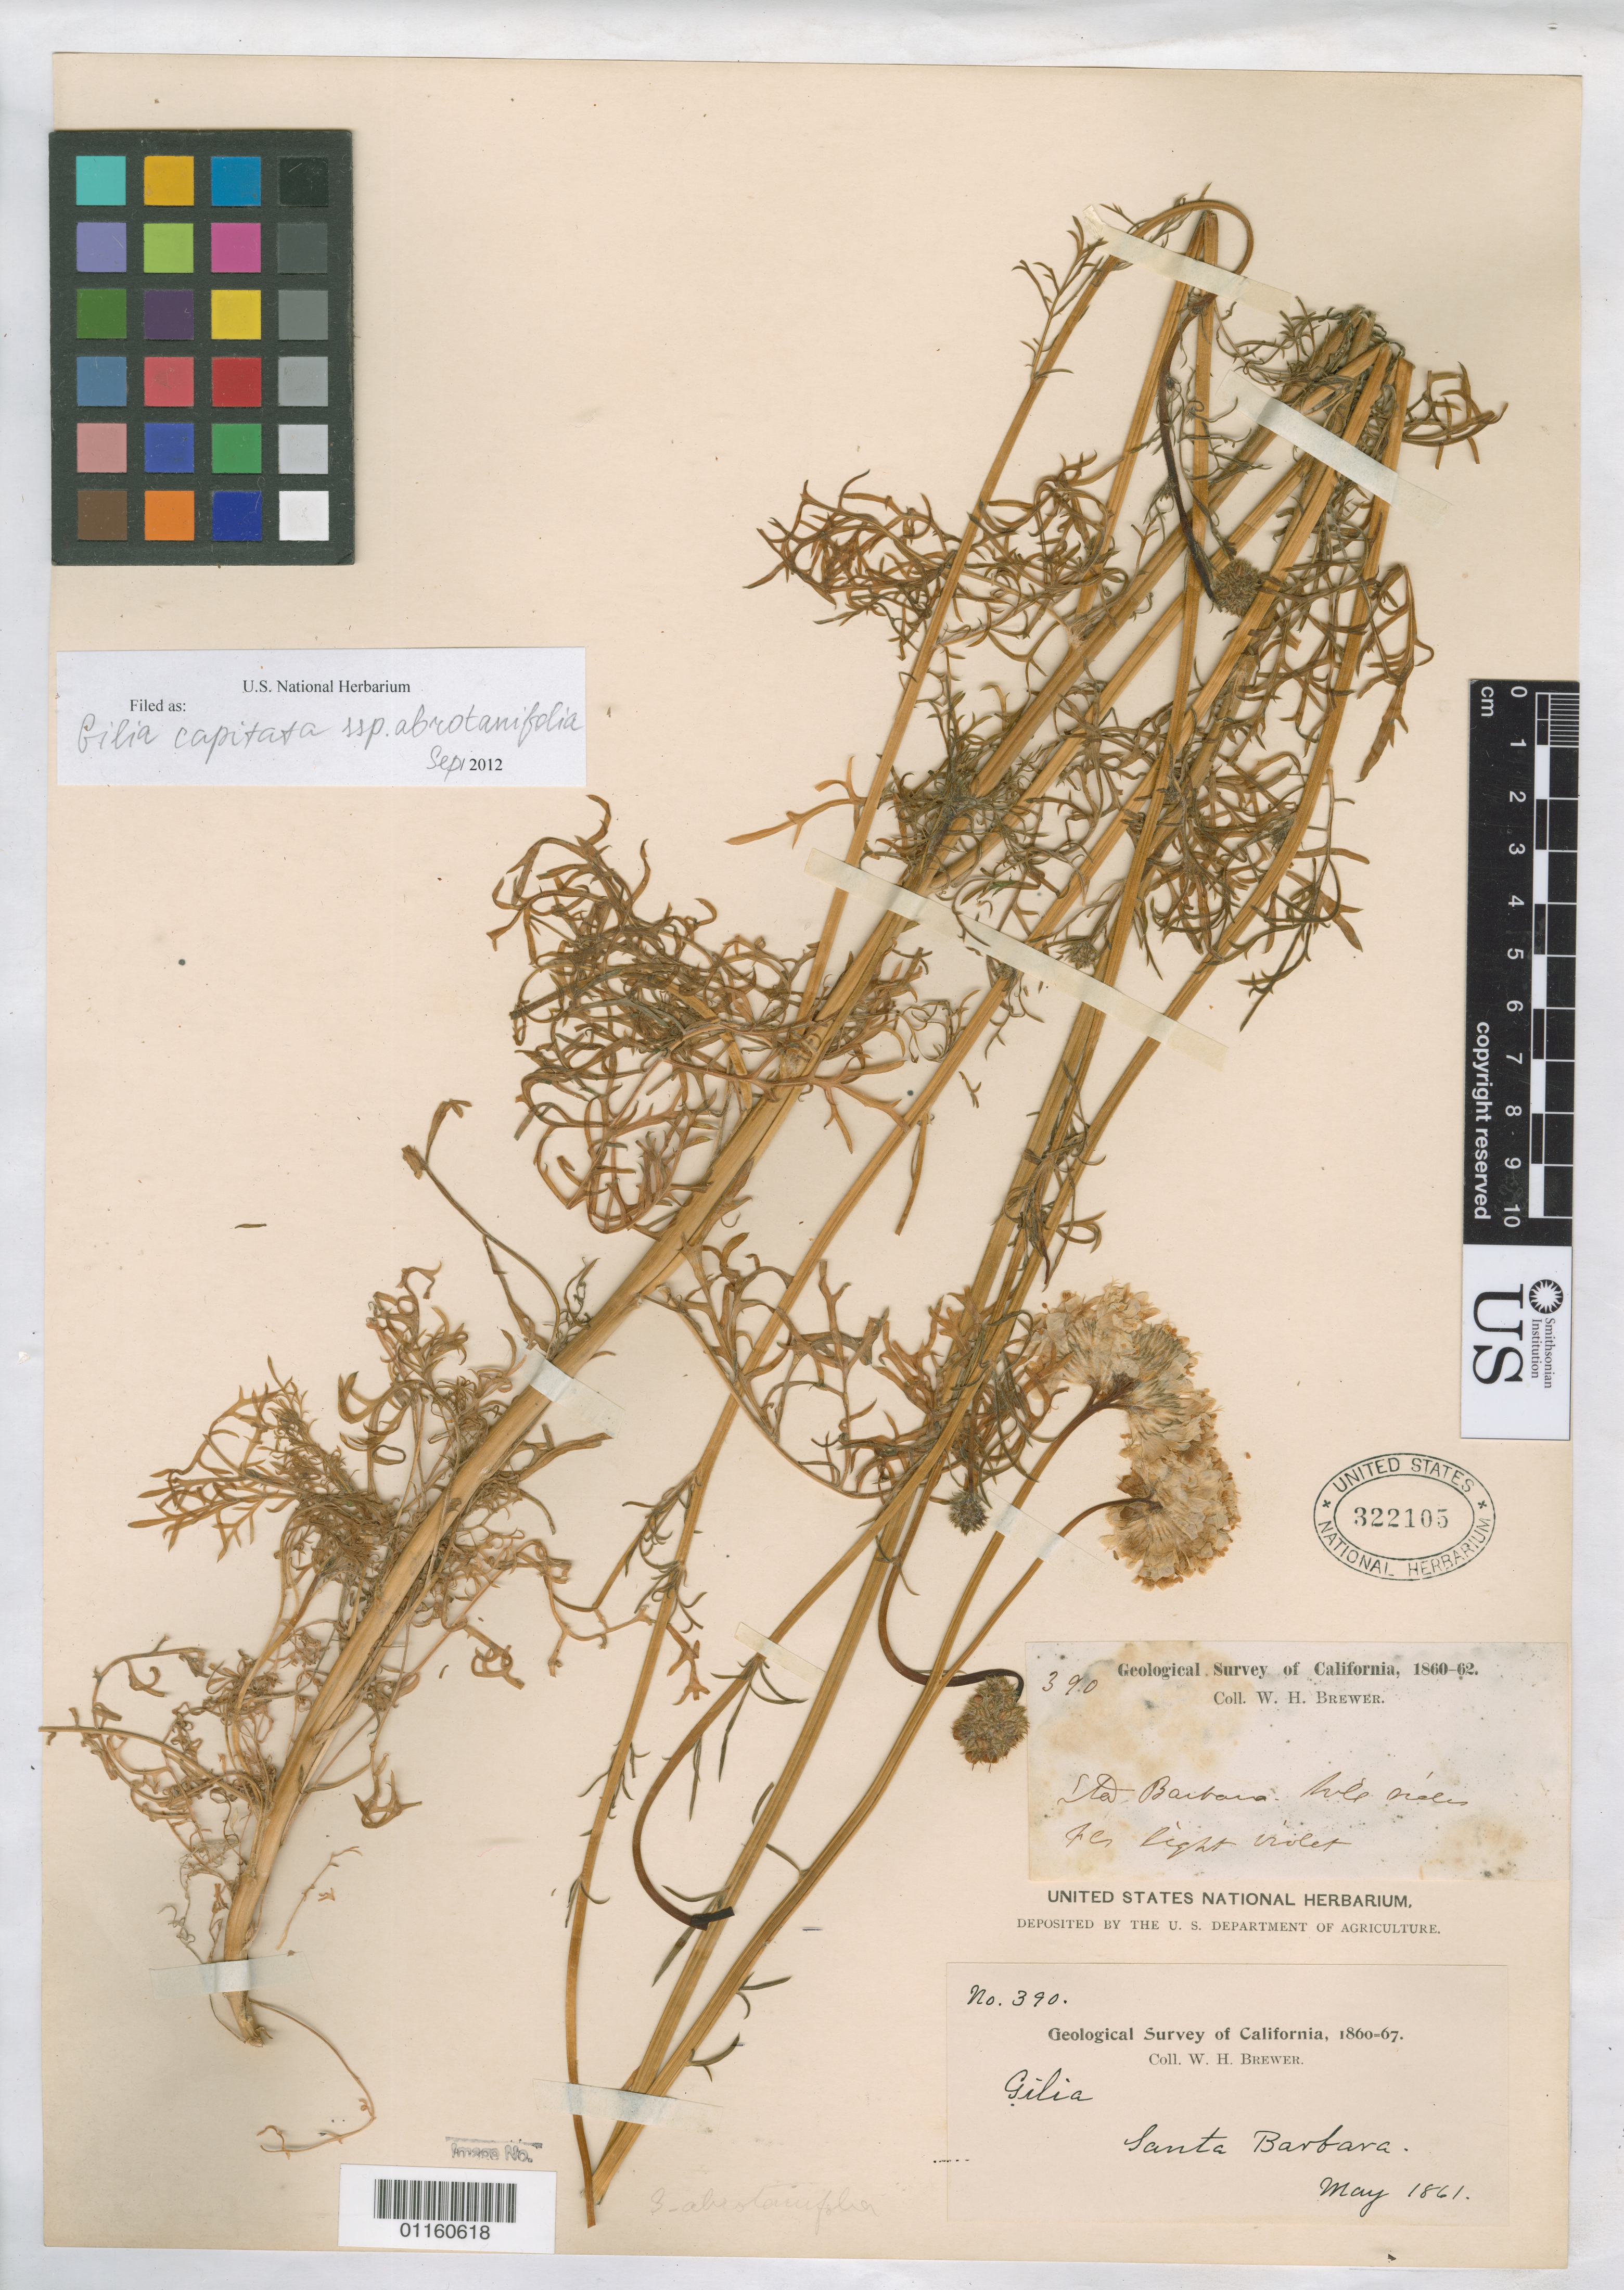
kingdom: Plantae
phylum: Tracheophyta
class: Magnoliopsida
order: Ericales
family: Polemoniaceae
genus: Gilia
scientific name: Gilia capitata subsp. abrotanifolia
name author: (Nutt. ex Greene) V.E. Grant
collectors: W. H. Brewer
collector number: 390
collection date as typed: May 1861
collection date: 1861-05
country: United States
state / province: California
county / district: Santa Barbara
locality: Santa Barbara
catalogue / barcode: US 322105